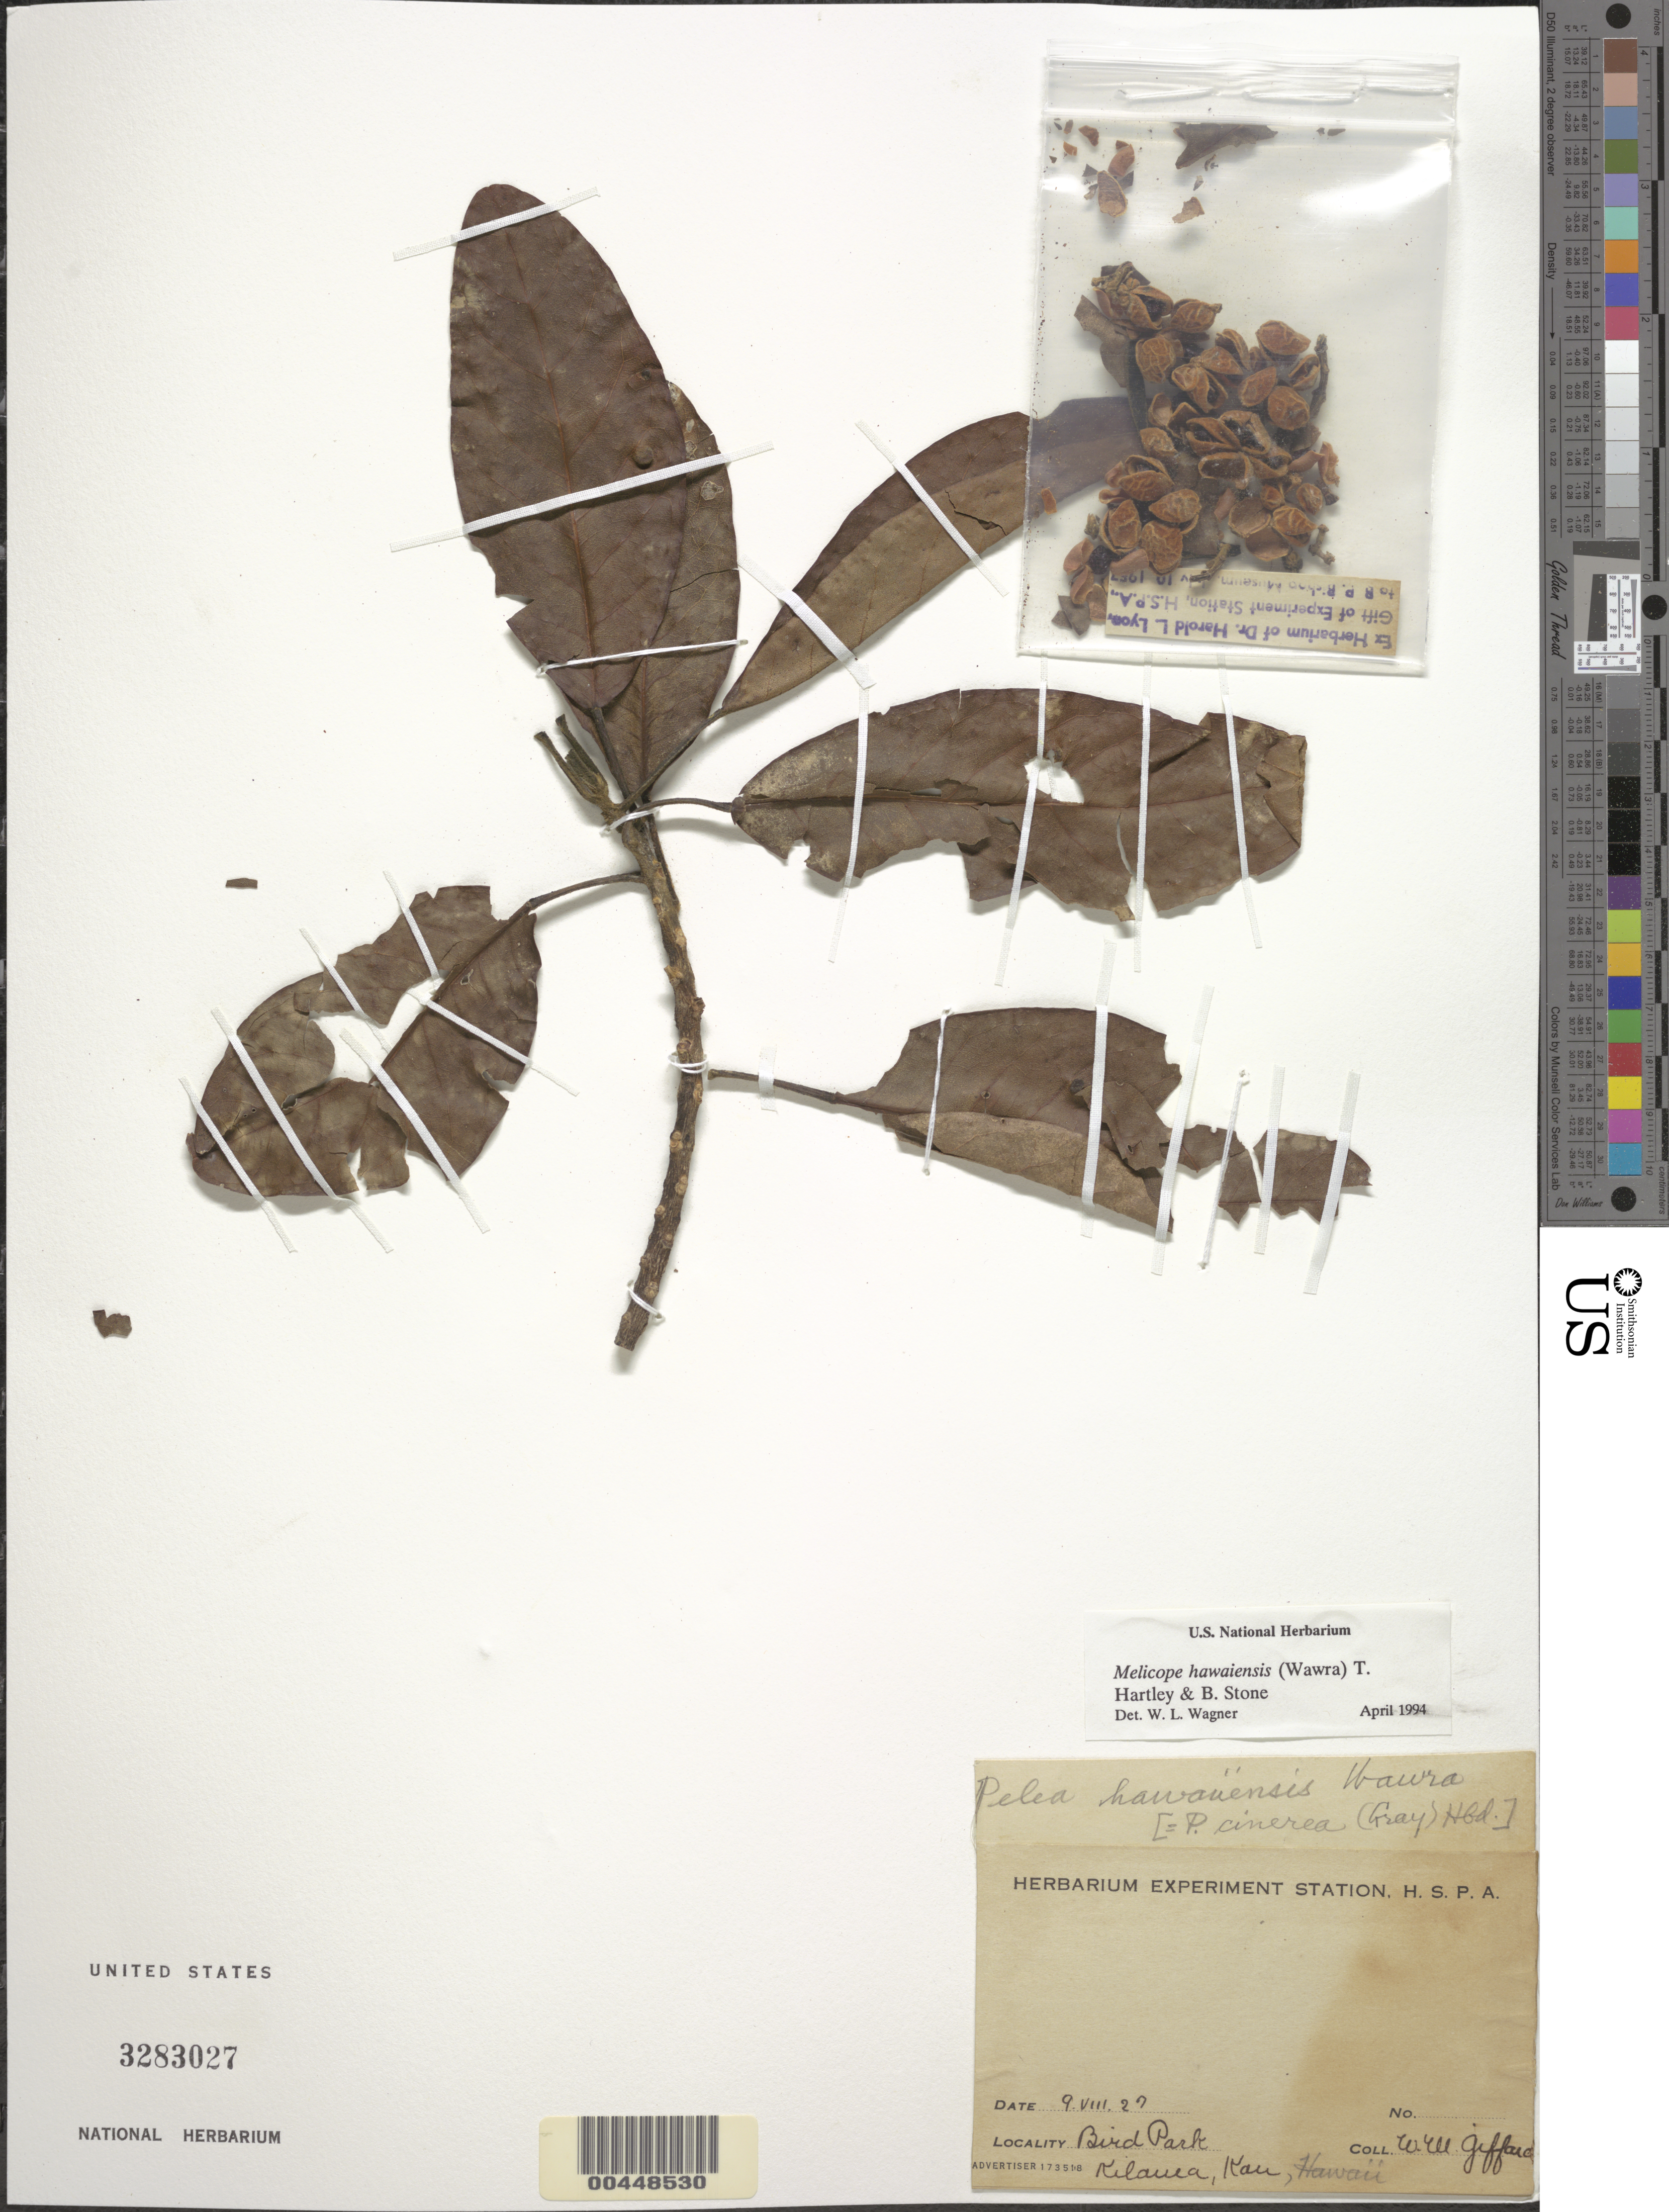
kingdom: Plantae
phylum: Tracheophyta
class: Magnoliopsida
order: Sapindales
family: Rutaceae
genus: Melicope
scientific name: Melicope hawaiensis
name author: (Wawra) T.G. Hartley & B.C. Stone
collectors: W. Gifford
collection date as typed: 9 Aug 1927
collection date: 1927-08-09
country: United States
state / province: Hawaii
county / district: Hawaii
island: Hawaii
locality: Kilauea, Kau, Bird Park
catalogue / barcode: US 3283027